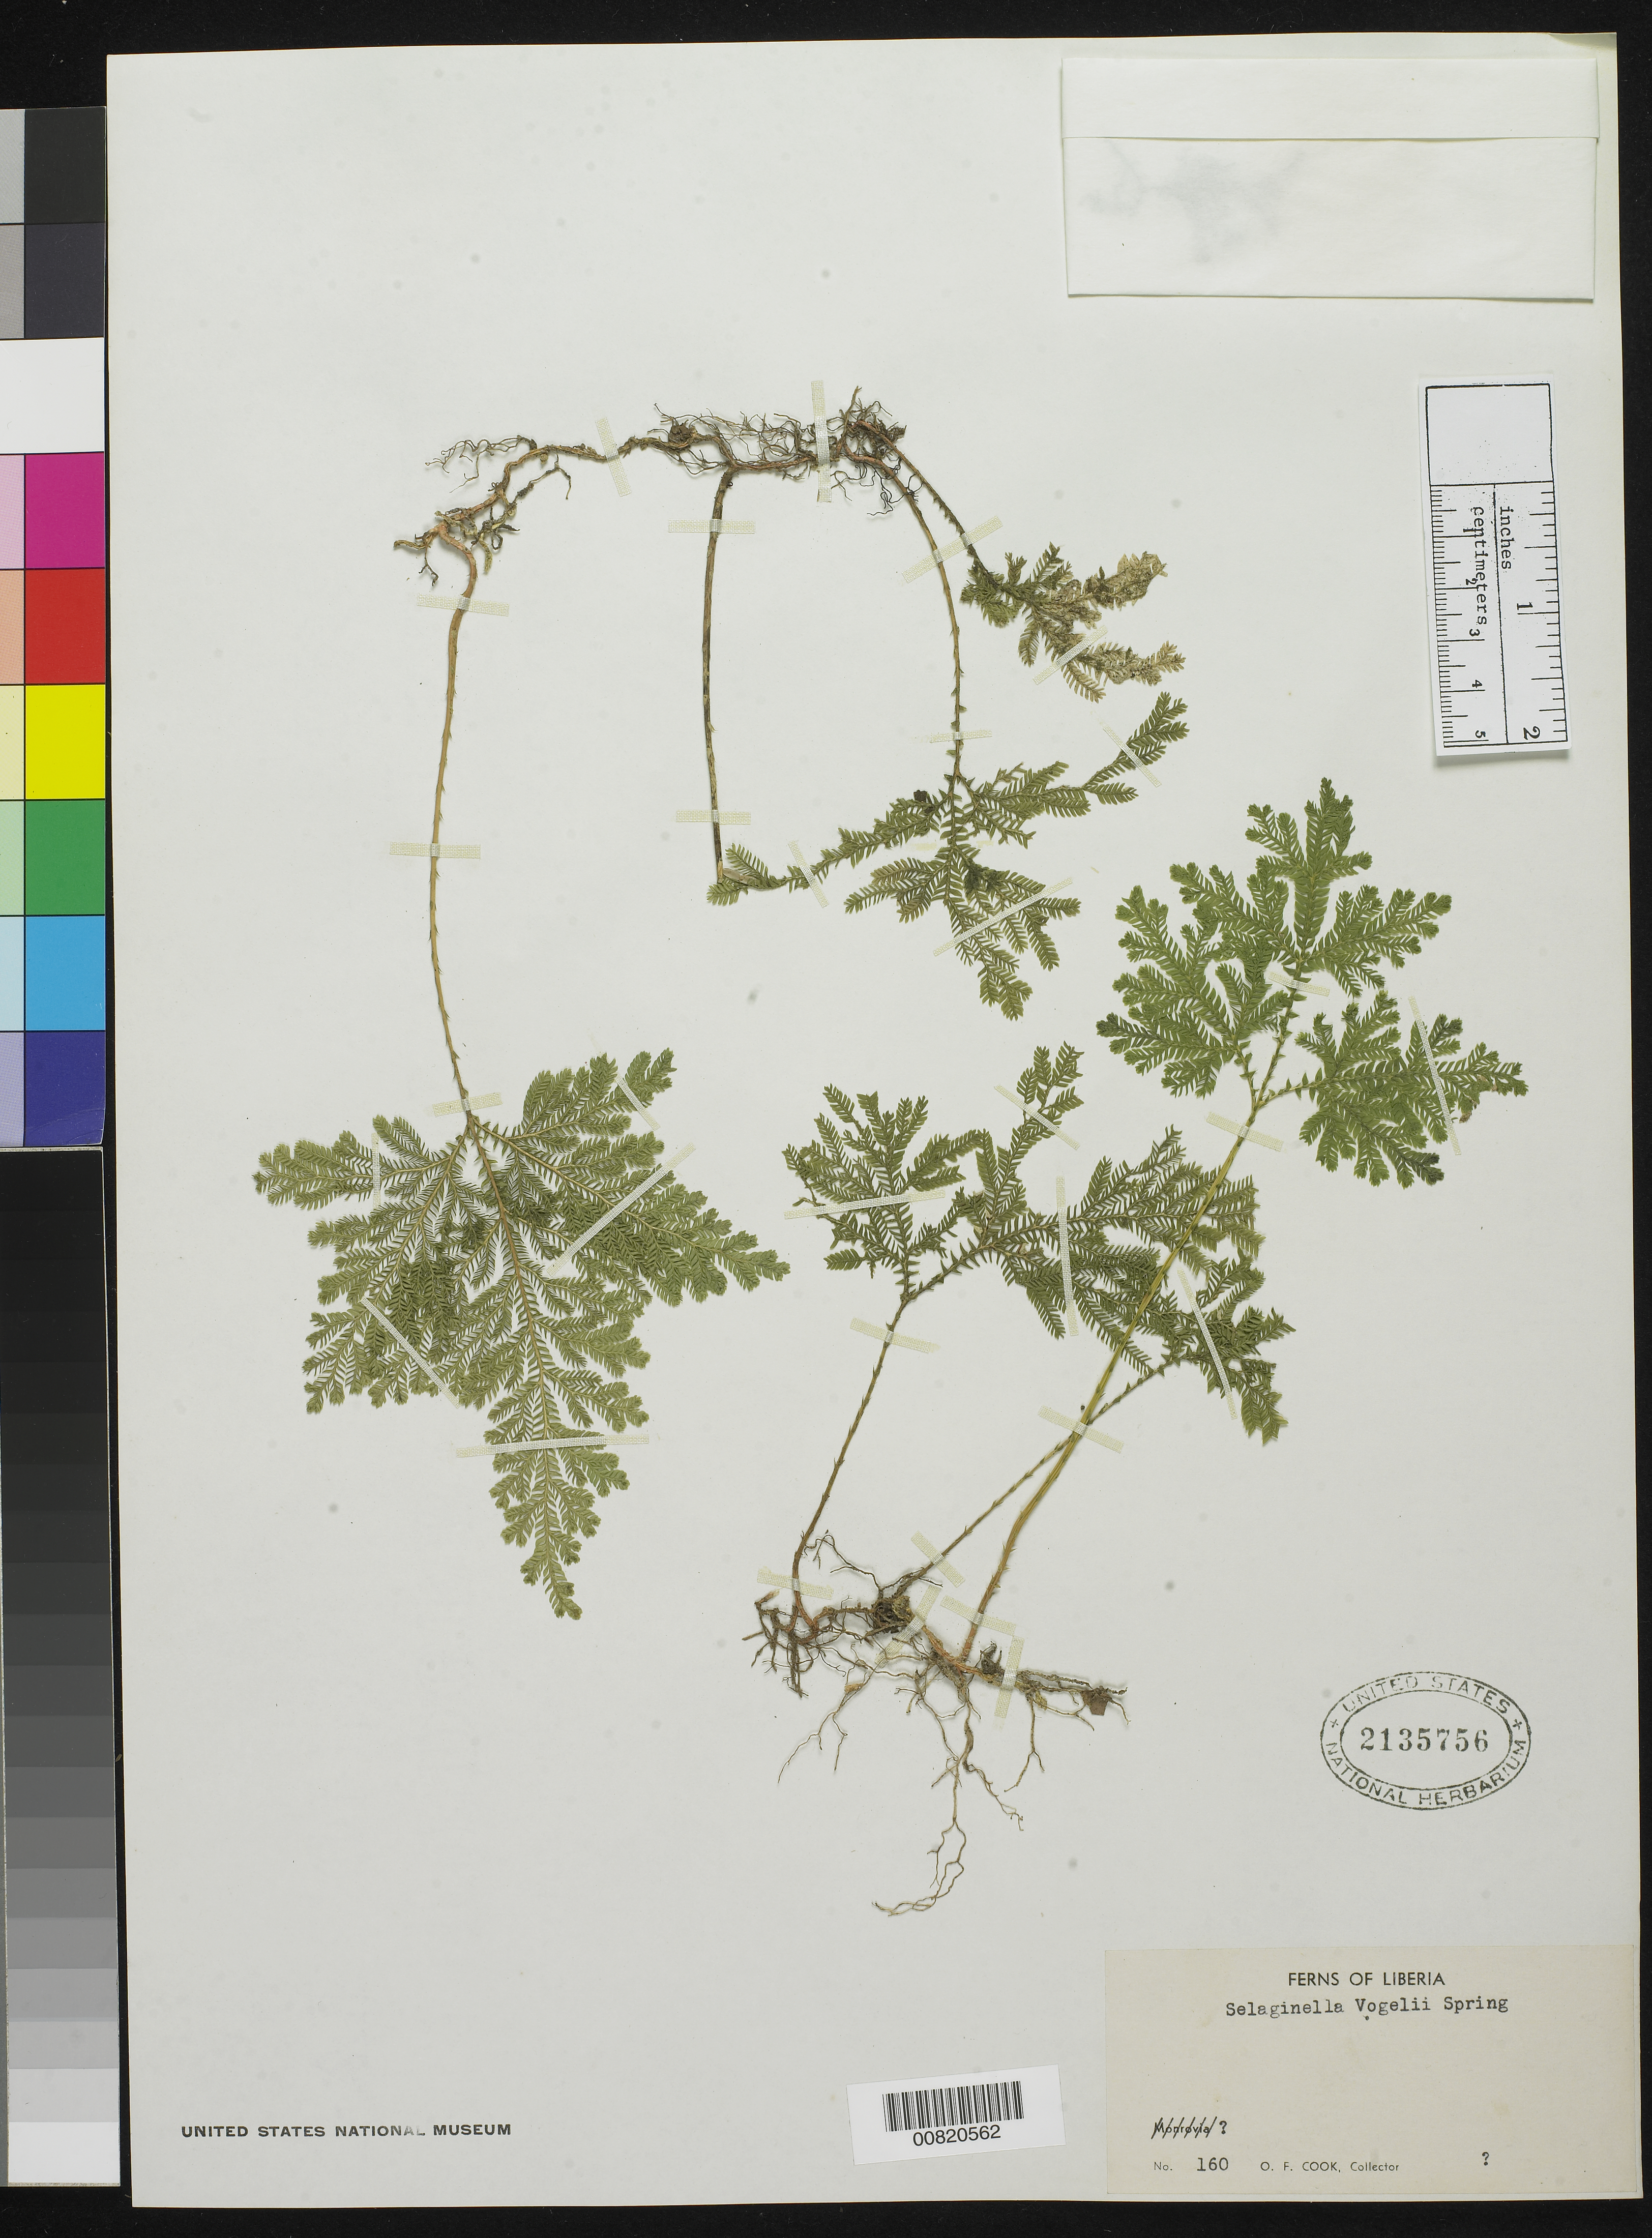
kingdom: Plantae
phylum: Tracheophyta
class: Lycopodiopsida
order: Selaginellales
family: Selaginellaceae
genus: Selaginella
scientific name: Selaginella vogelii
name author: Spring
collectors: O. F. Cook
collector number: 160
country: Liberia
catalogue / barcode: US 2135756